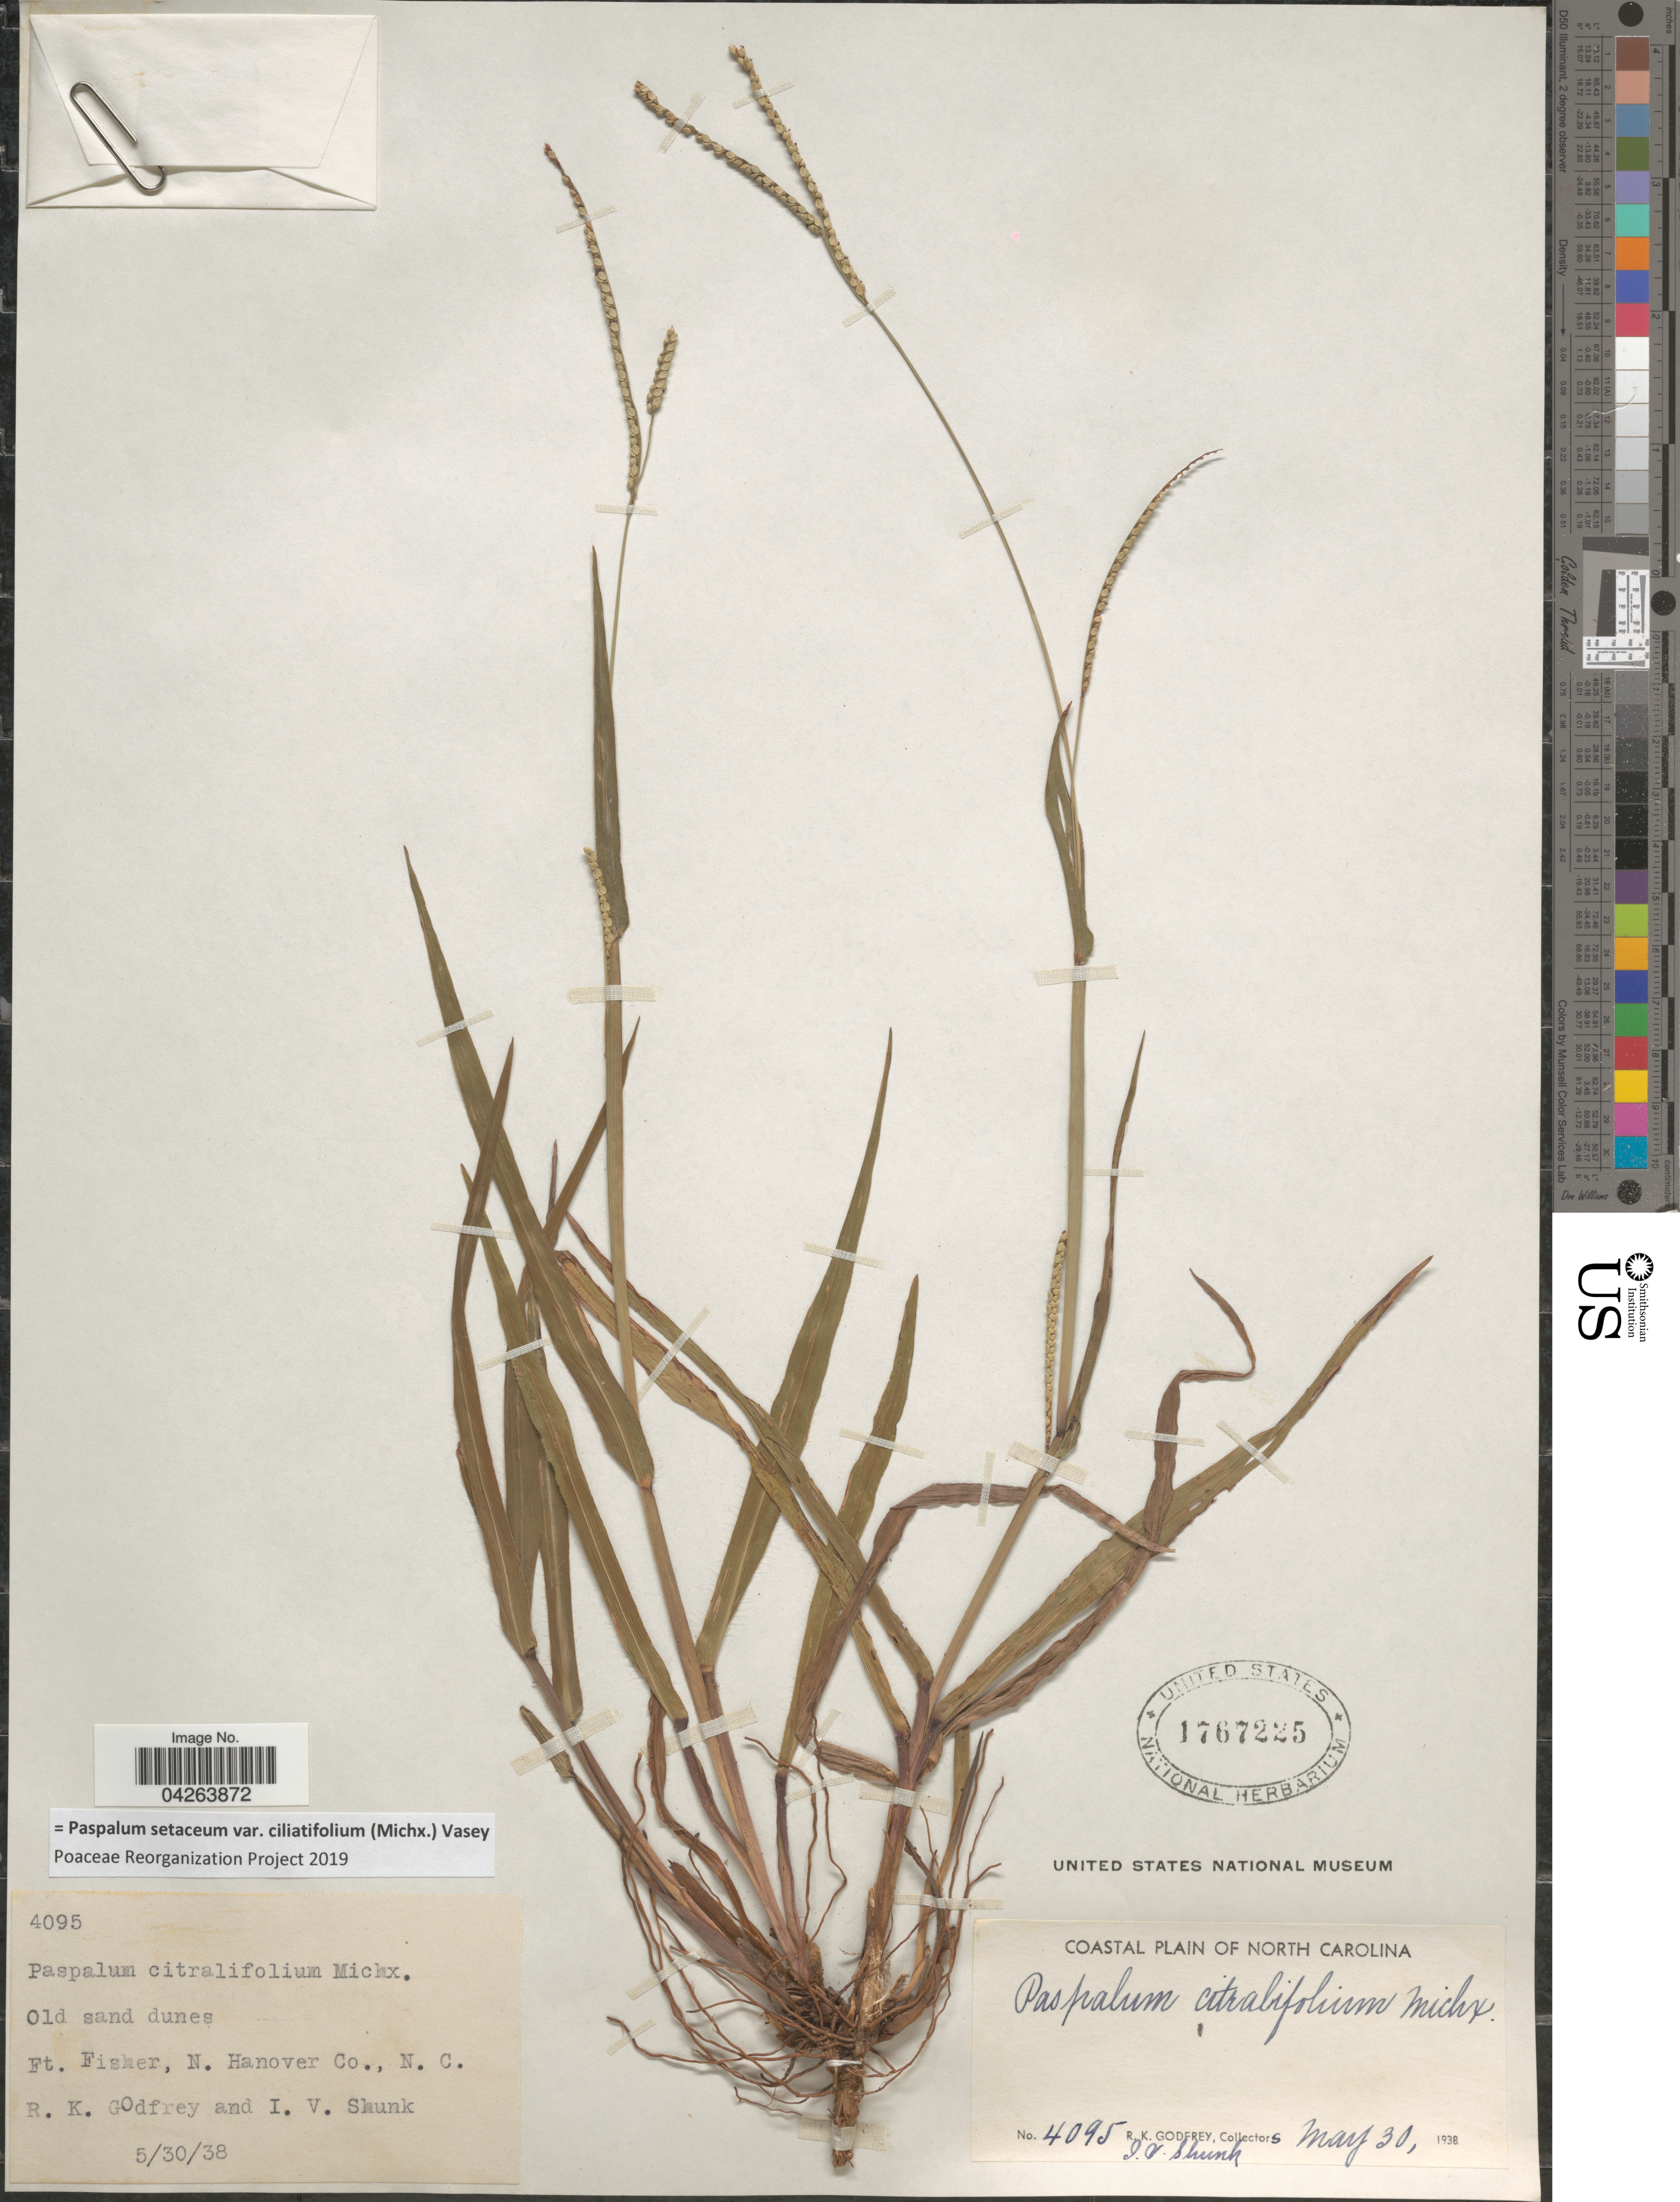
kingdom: Plantae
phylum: Tracheophyta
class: Liliopsida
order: Poales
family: Poaceae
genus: Paspalum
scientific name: Paspalum setaceum var. ciliatifolium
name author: (Michx.) Vasey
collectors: R. K. Godfrey & I. Shunk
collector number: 4095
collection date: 1938-05-30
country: United States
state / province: North Carolina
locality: Coastal Plain of North Carolina. Old sand dunes. Ft. Fisher, N. Hanover Co.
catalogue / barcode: US 1767225